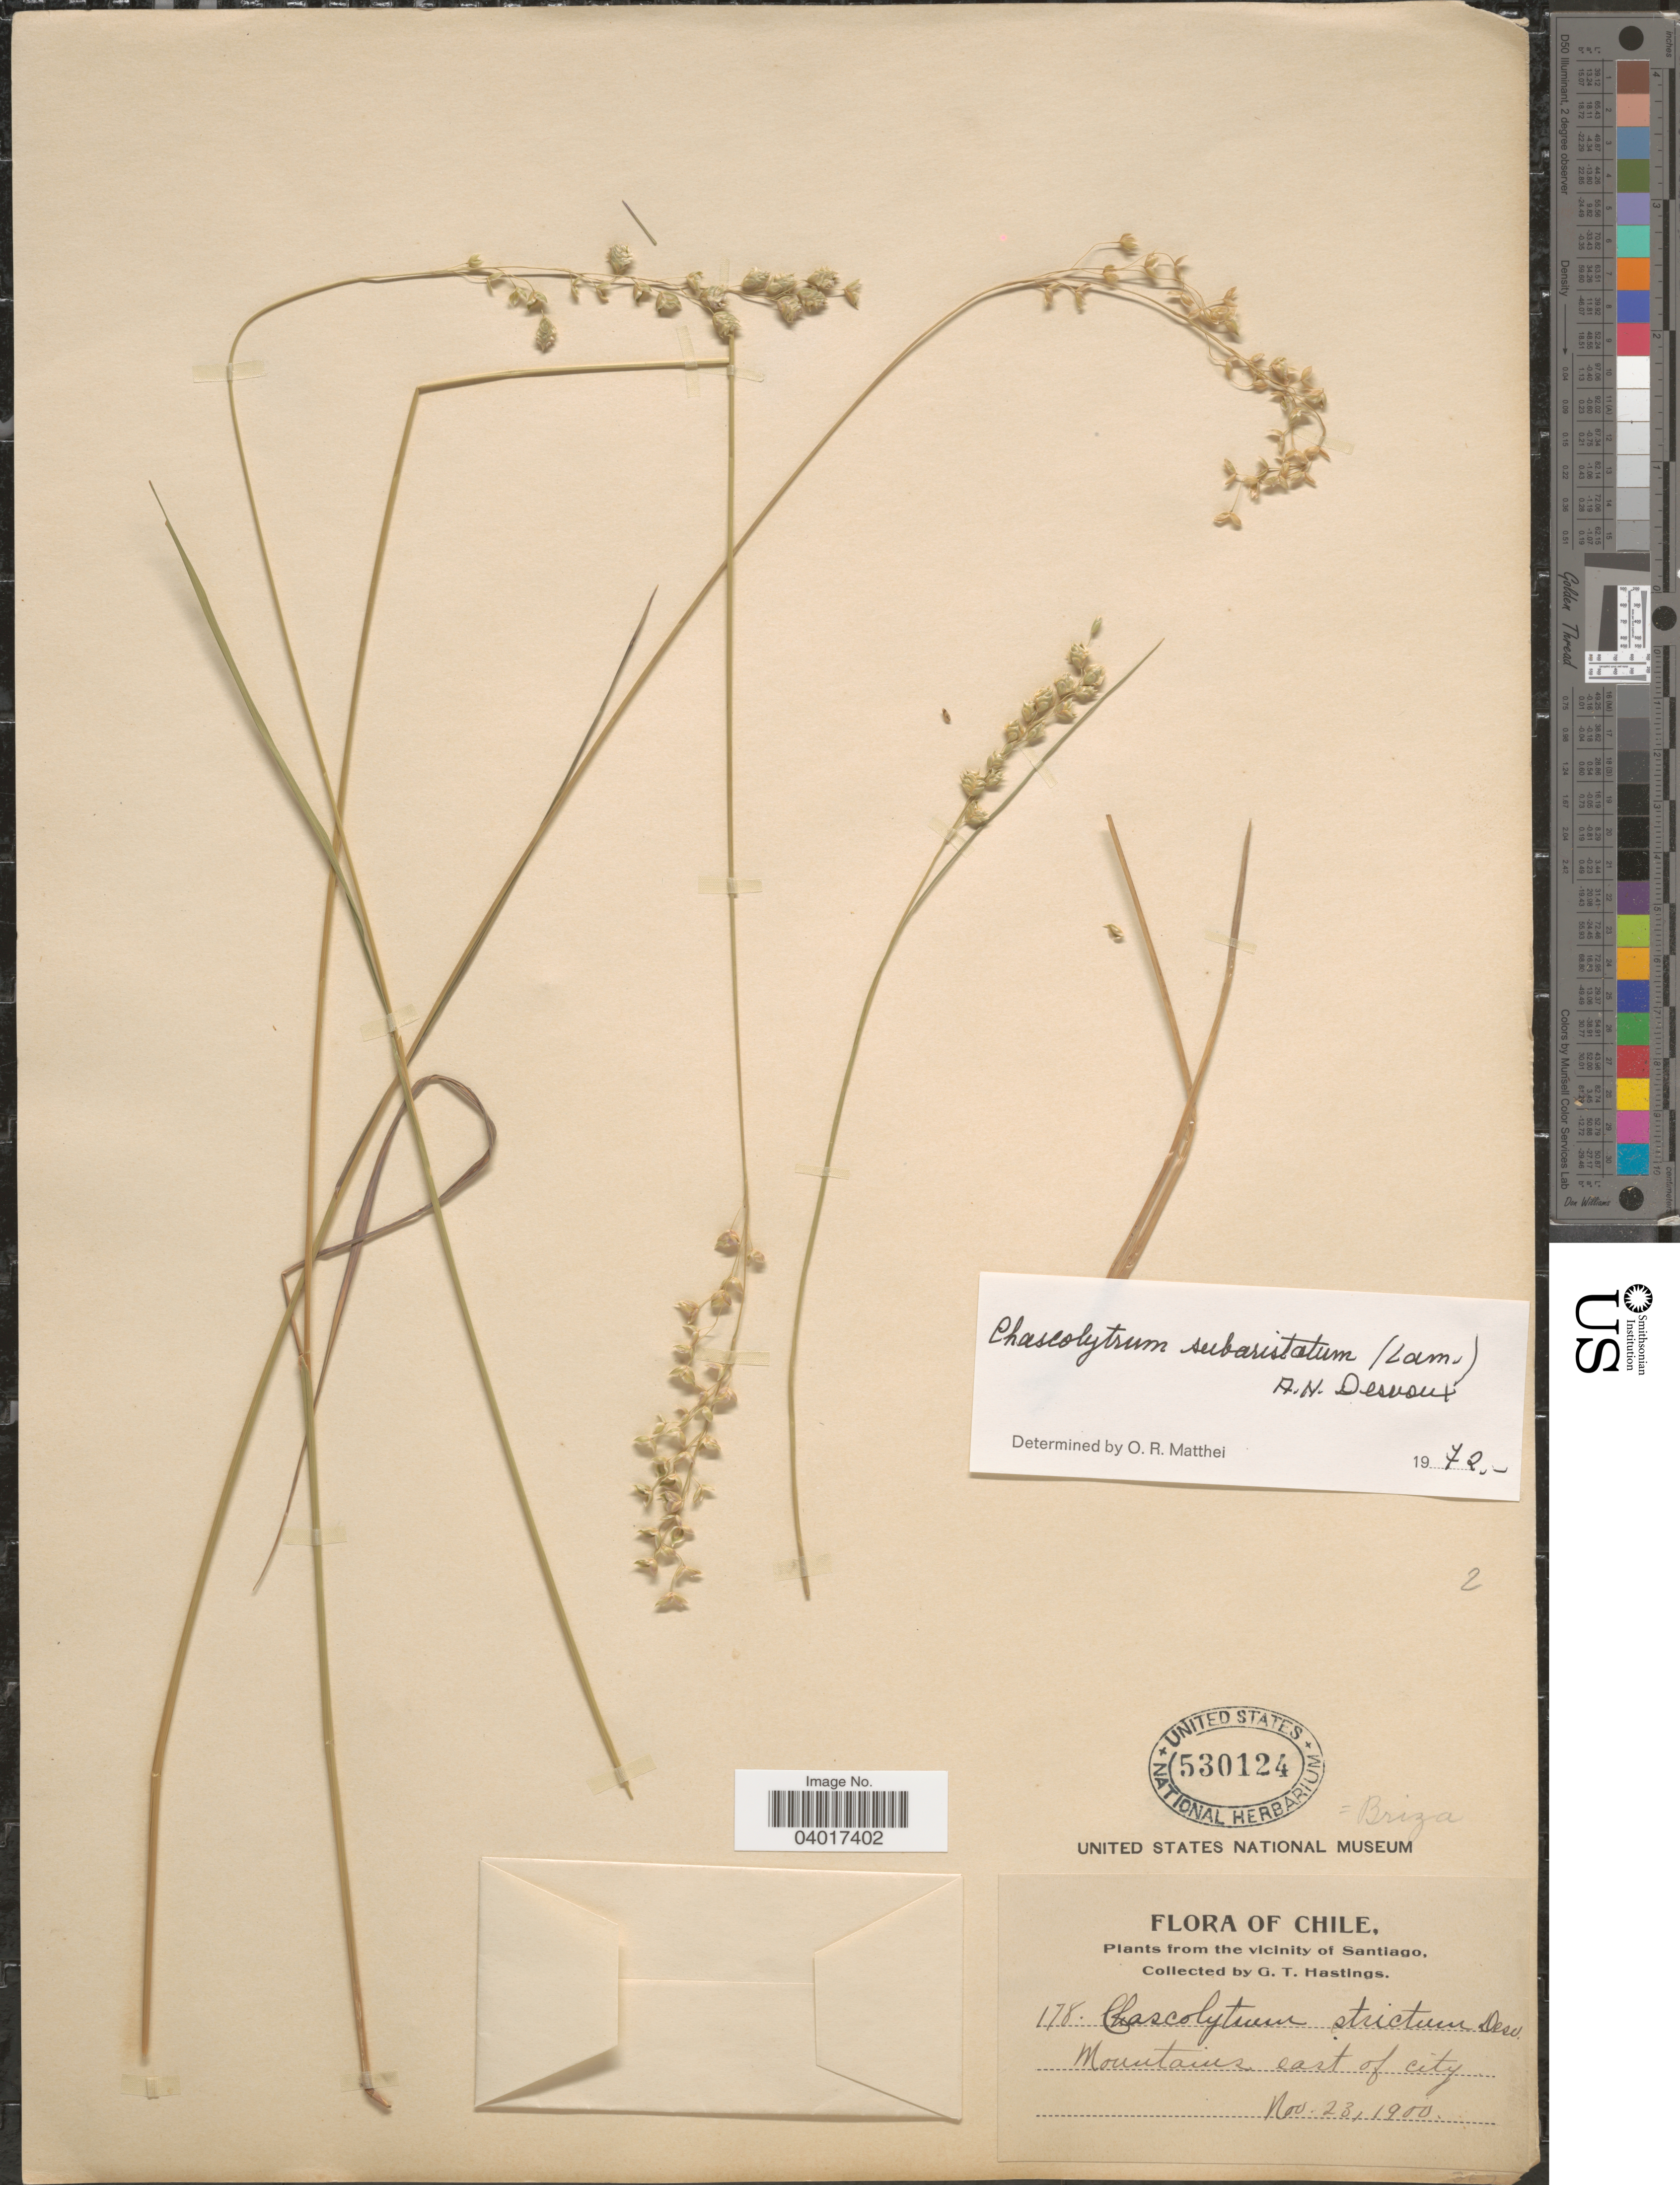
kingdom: Plantae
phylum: Tracheophyta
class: Liliopsida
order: Poales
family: Poaceae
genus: Chascolytrum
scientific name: Chascolytrum subaristatum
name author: (Lam.) Desv.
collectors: G. Hastings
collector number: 178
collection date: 1900-10-23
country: Chile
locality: Vicinity of Santiago. Mountains east of city.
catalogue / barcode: US 530124